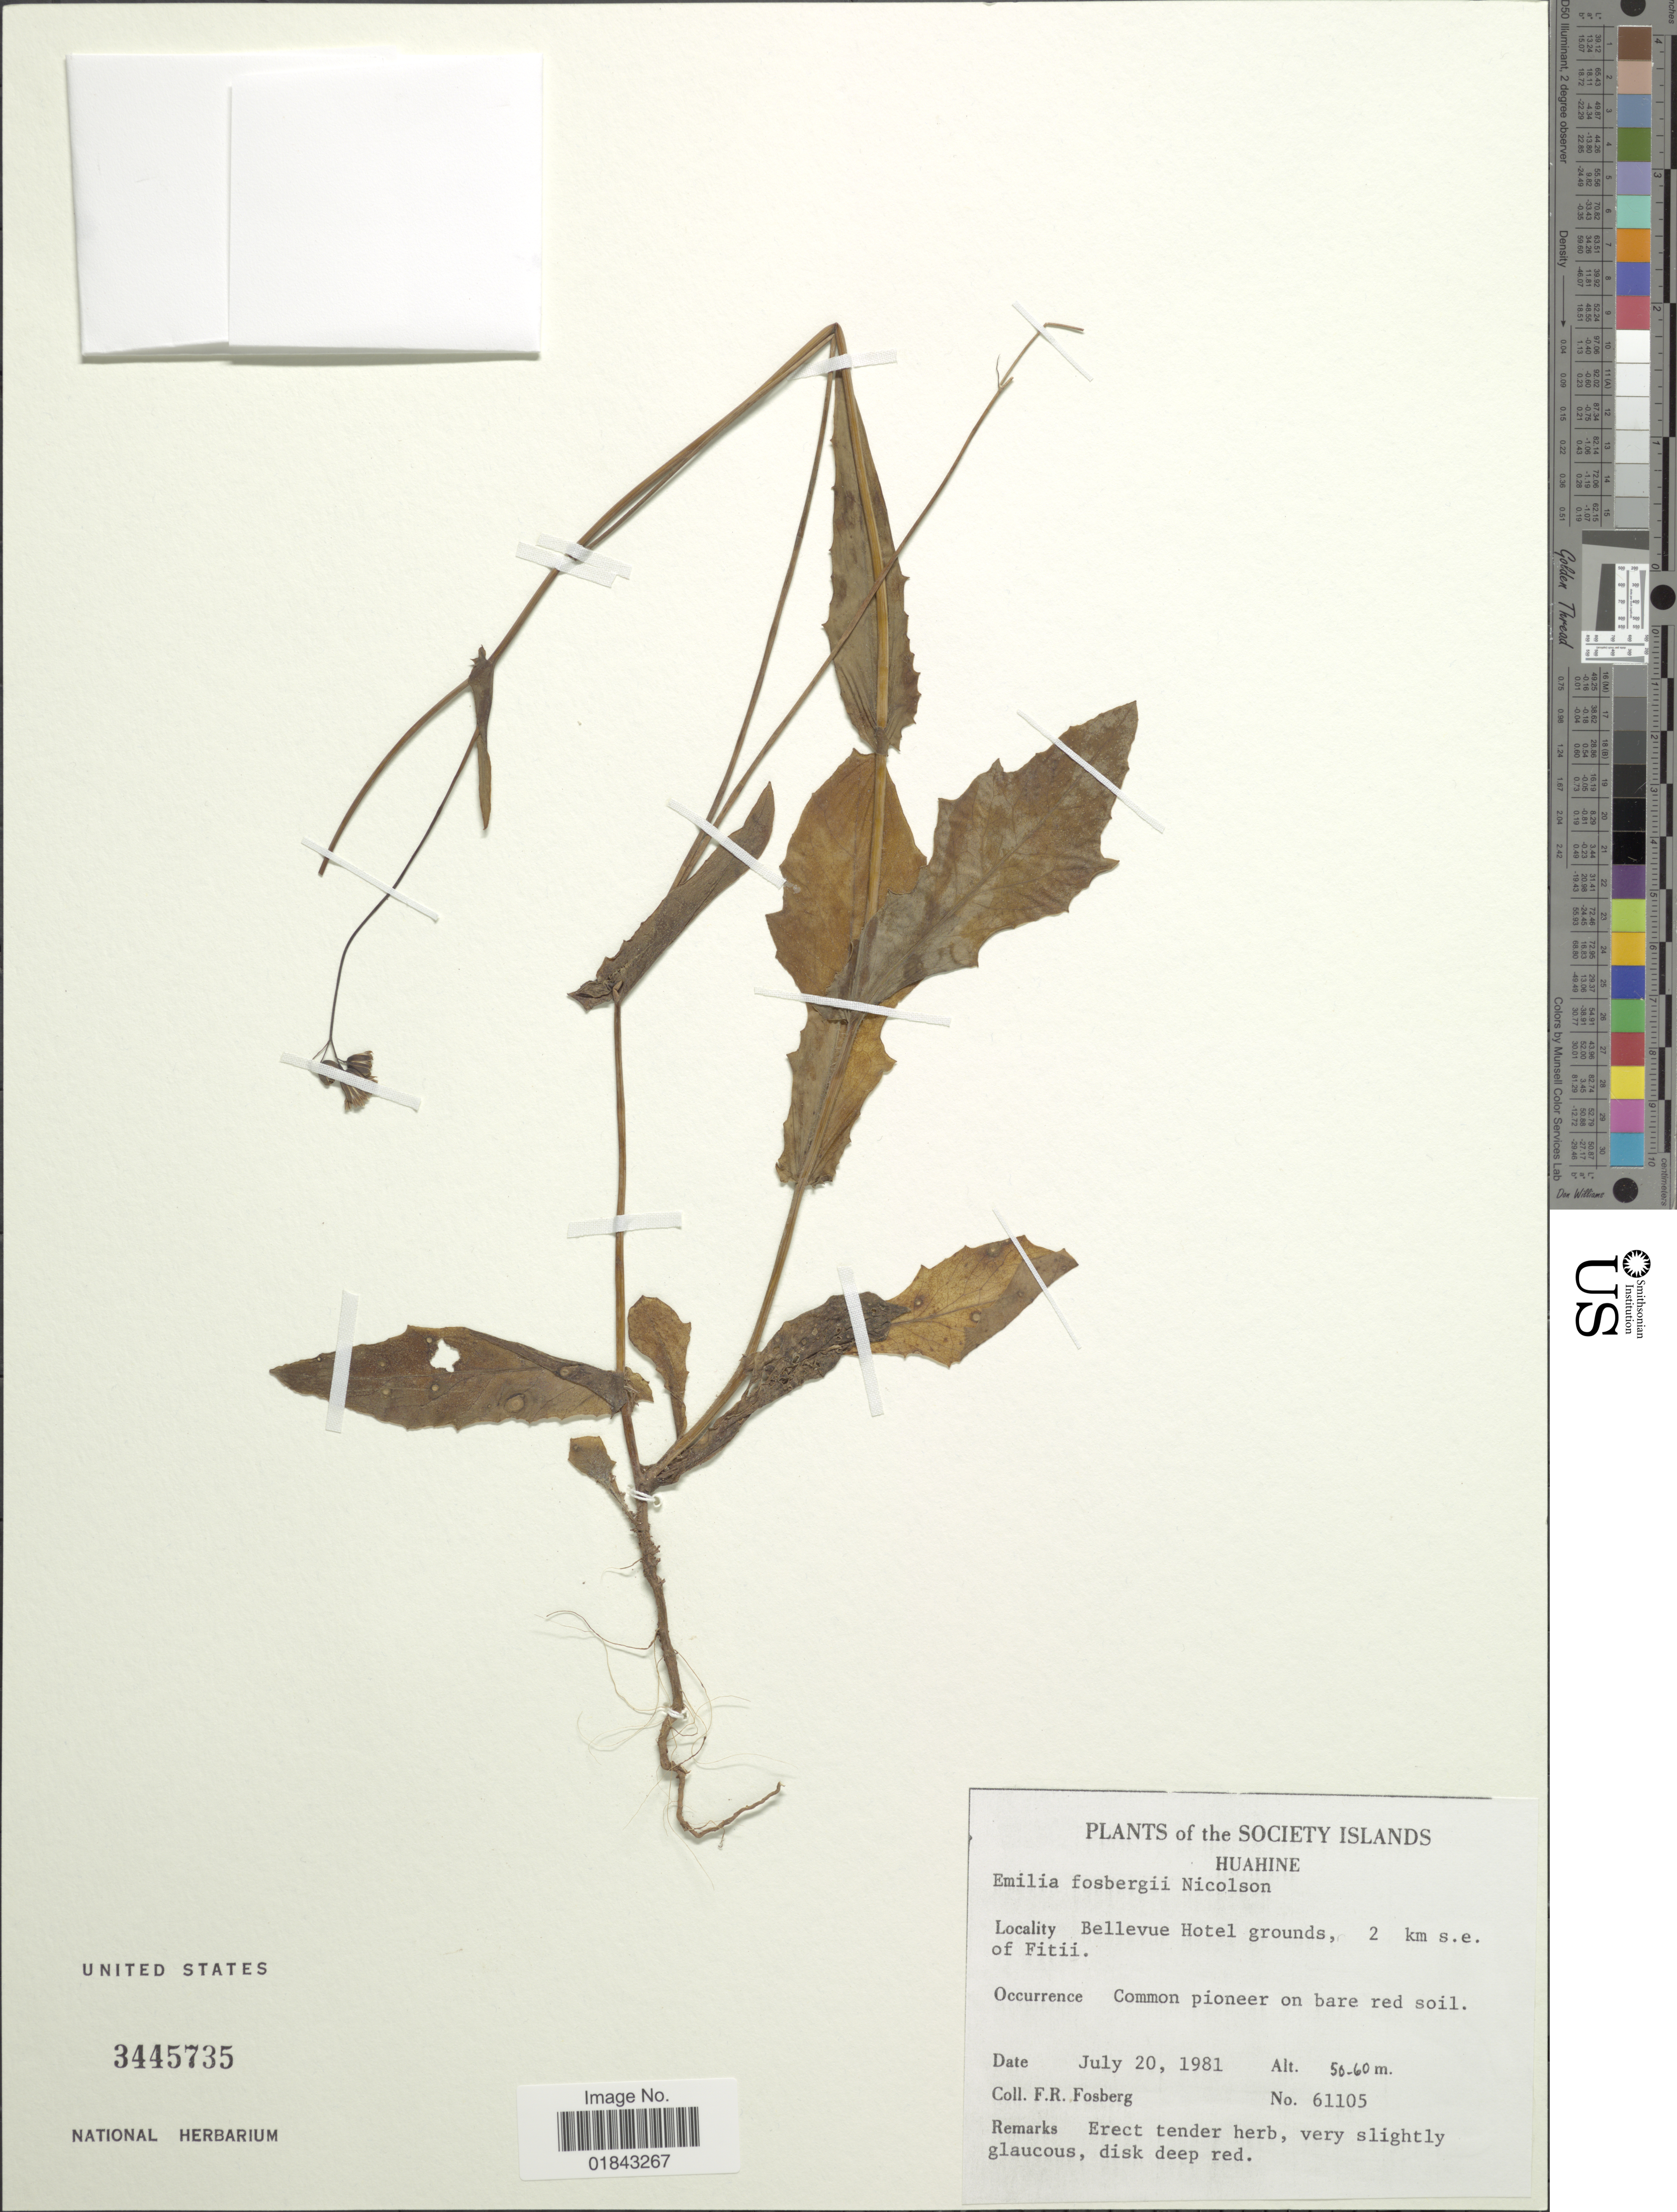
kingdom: Plantae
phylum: Tracheophyta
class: Magnoliopsida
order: Asterales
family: Asteraceae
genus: Emilia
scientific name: Emilia fosbergii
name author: Nicolson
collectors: F. R. Fosberg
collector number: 61105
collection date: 1981-07-20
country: French Polynesia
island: Huahine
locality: Society Islands, Huahine, Bellevue Hotel grounds, 2 km s.e. of Fitii, common pioneer on bare red soil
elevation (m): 50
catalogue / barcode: US 3445735